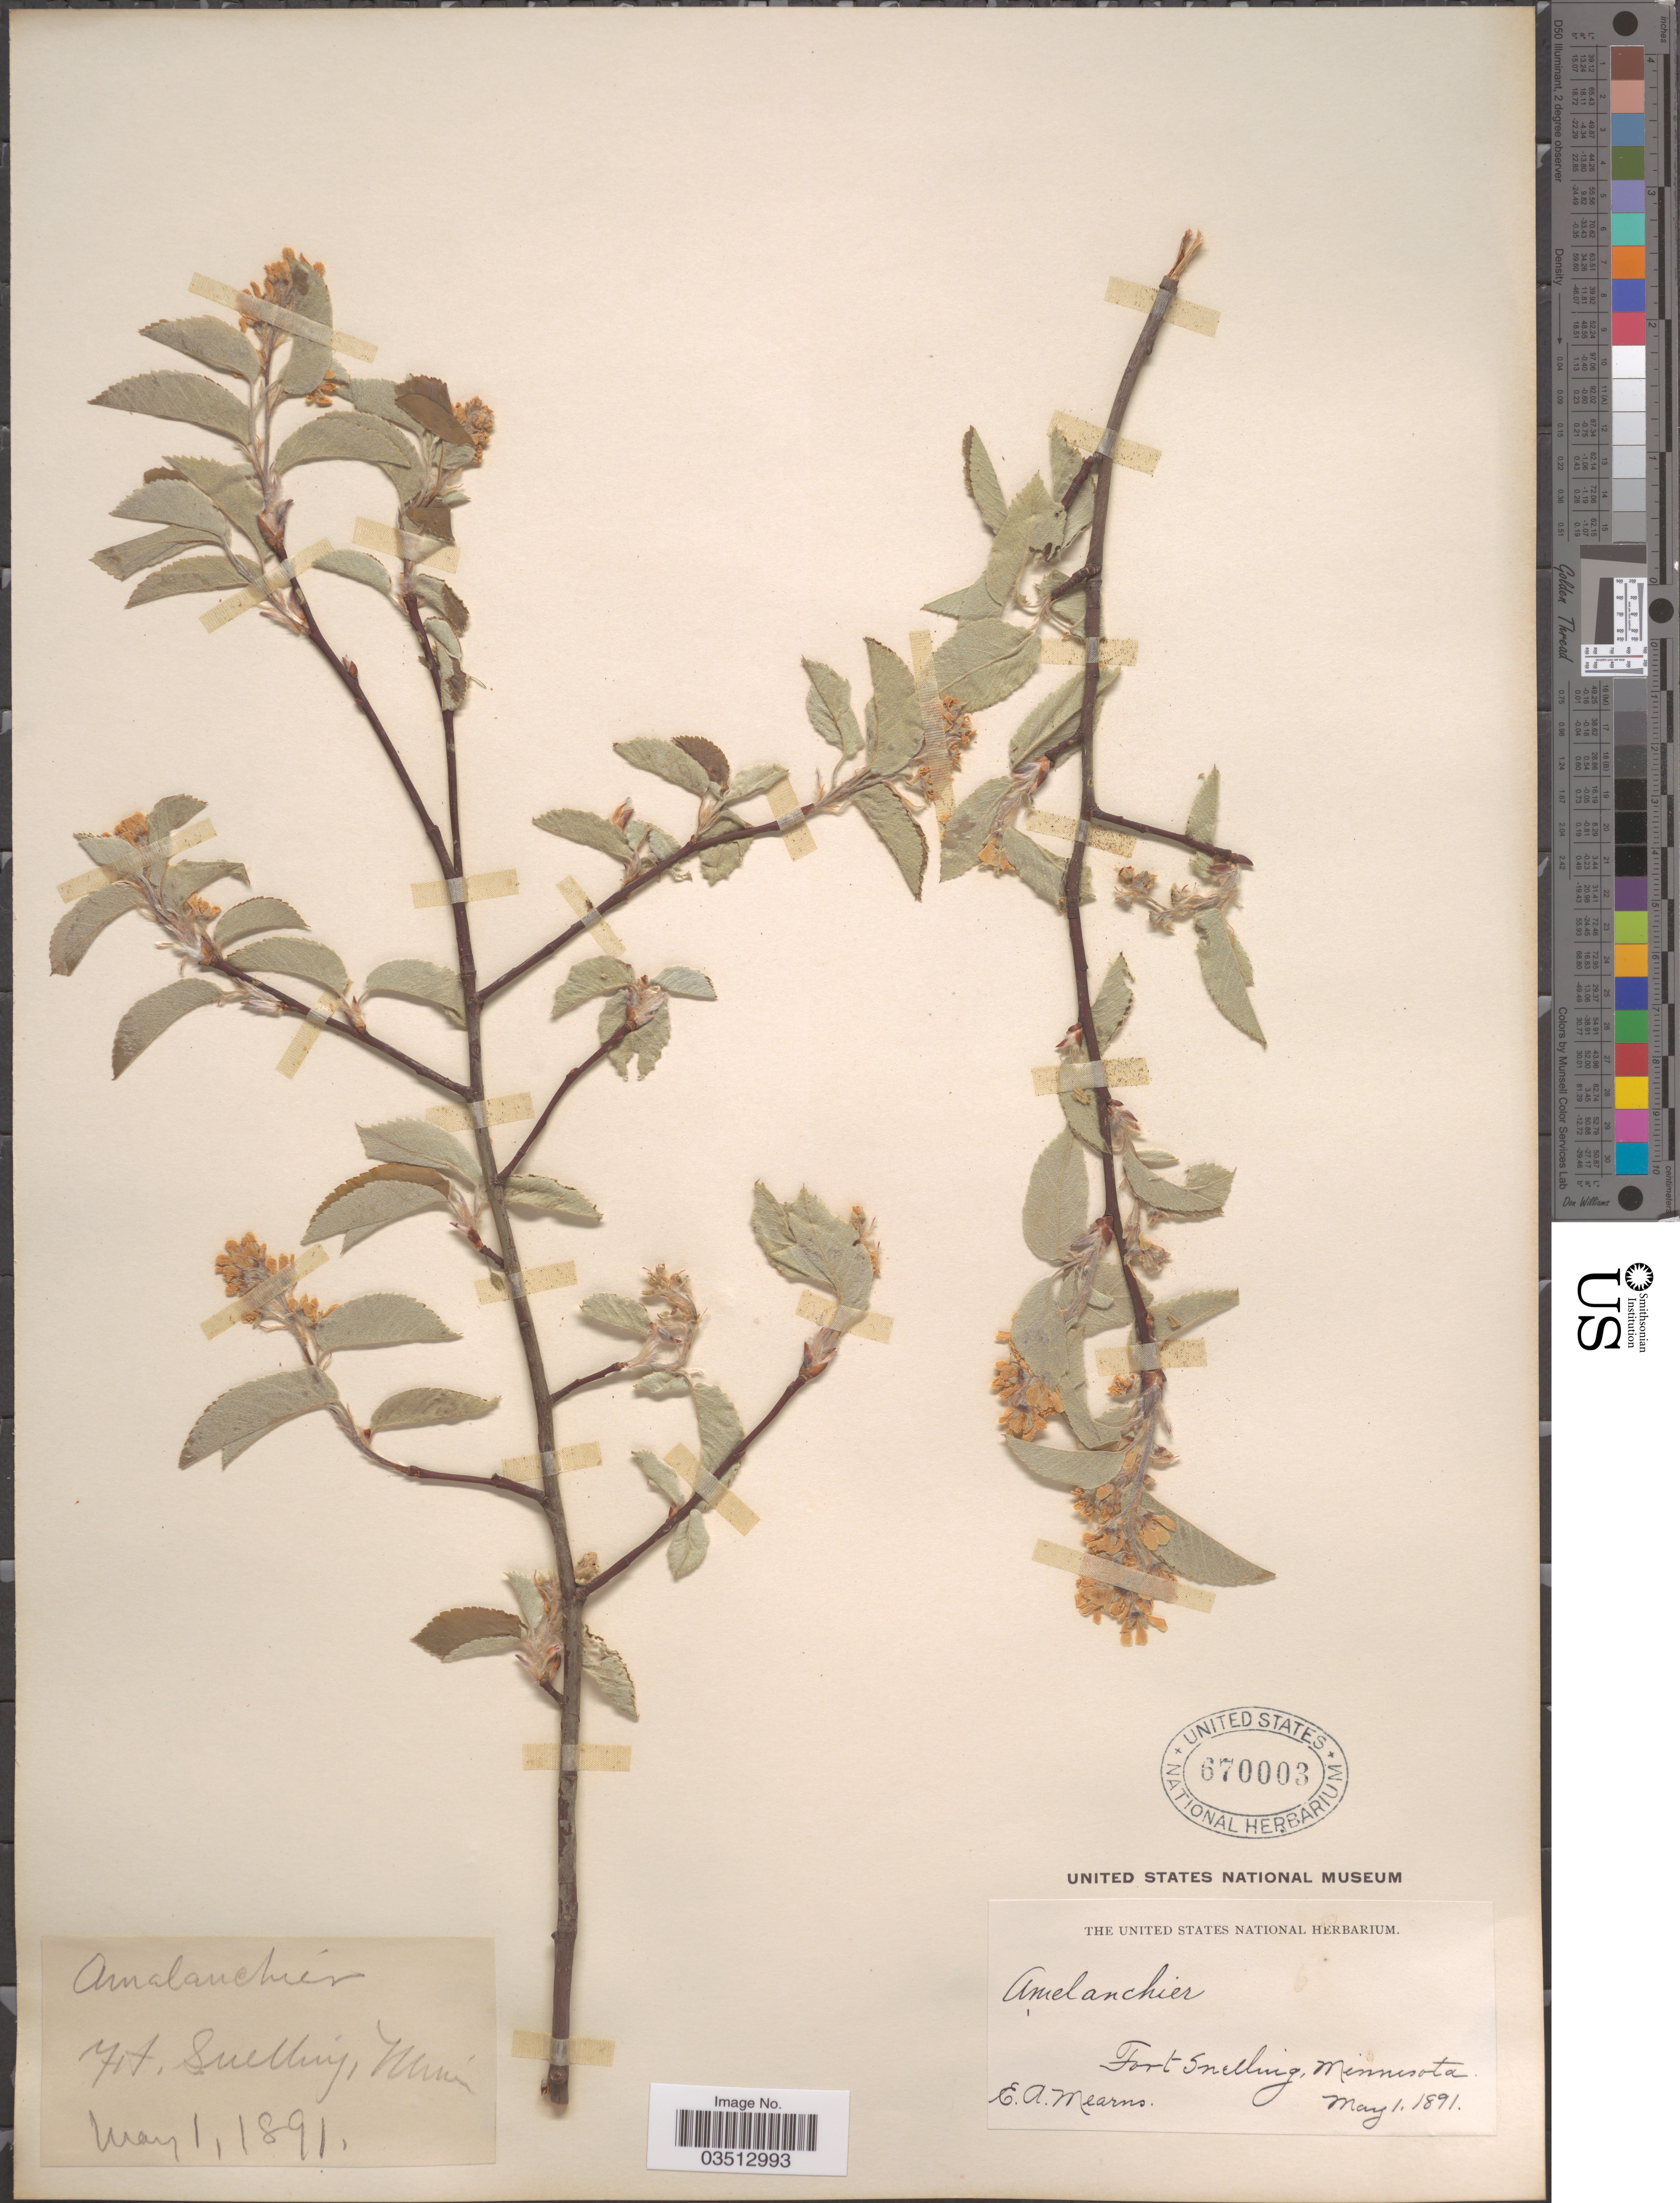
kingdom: Plantae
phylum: Tracheophyta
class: Magnoliopsida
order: Rosales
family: Rosaceae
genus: Amelanchier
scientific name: Amelanchier sp.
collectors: E. A. Mearns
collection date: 1891-05-01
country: United States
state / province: Minnesota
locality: Fort Snelling.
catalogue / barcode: US 670003